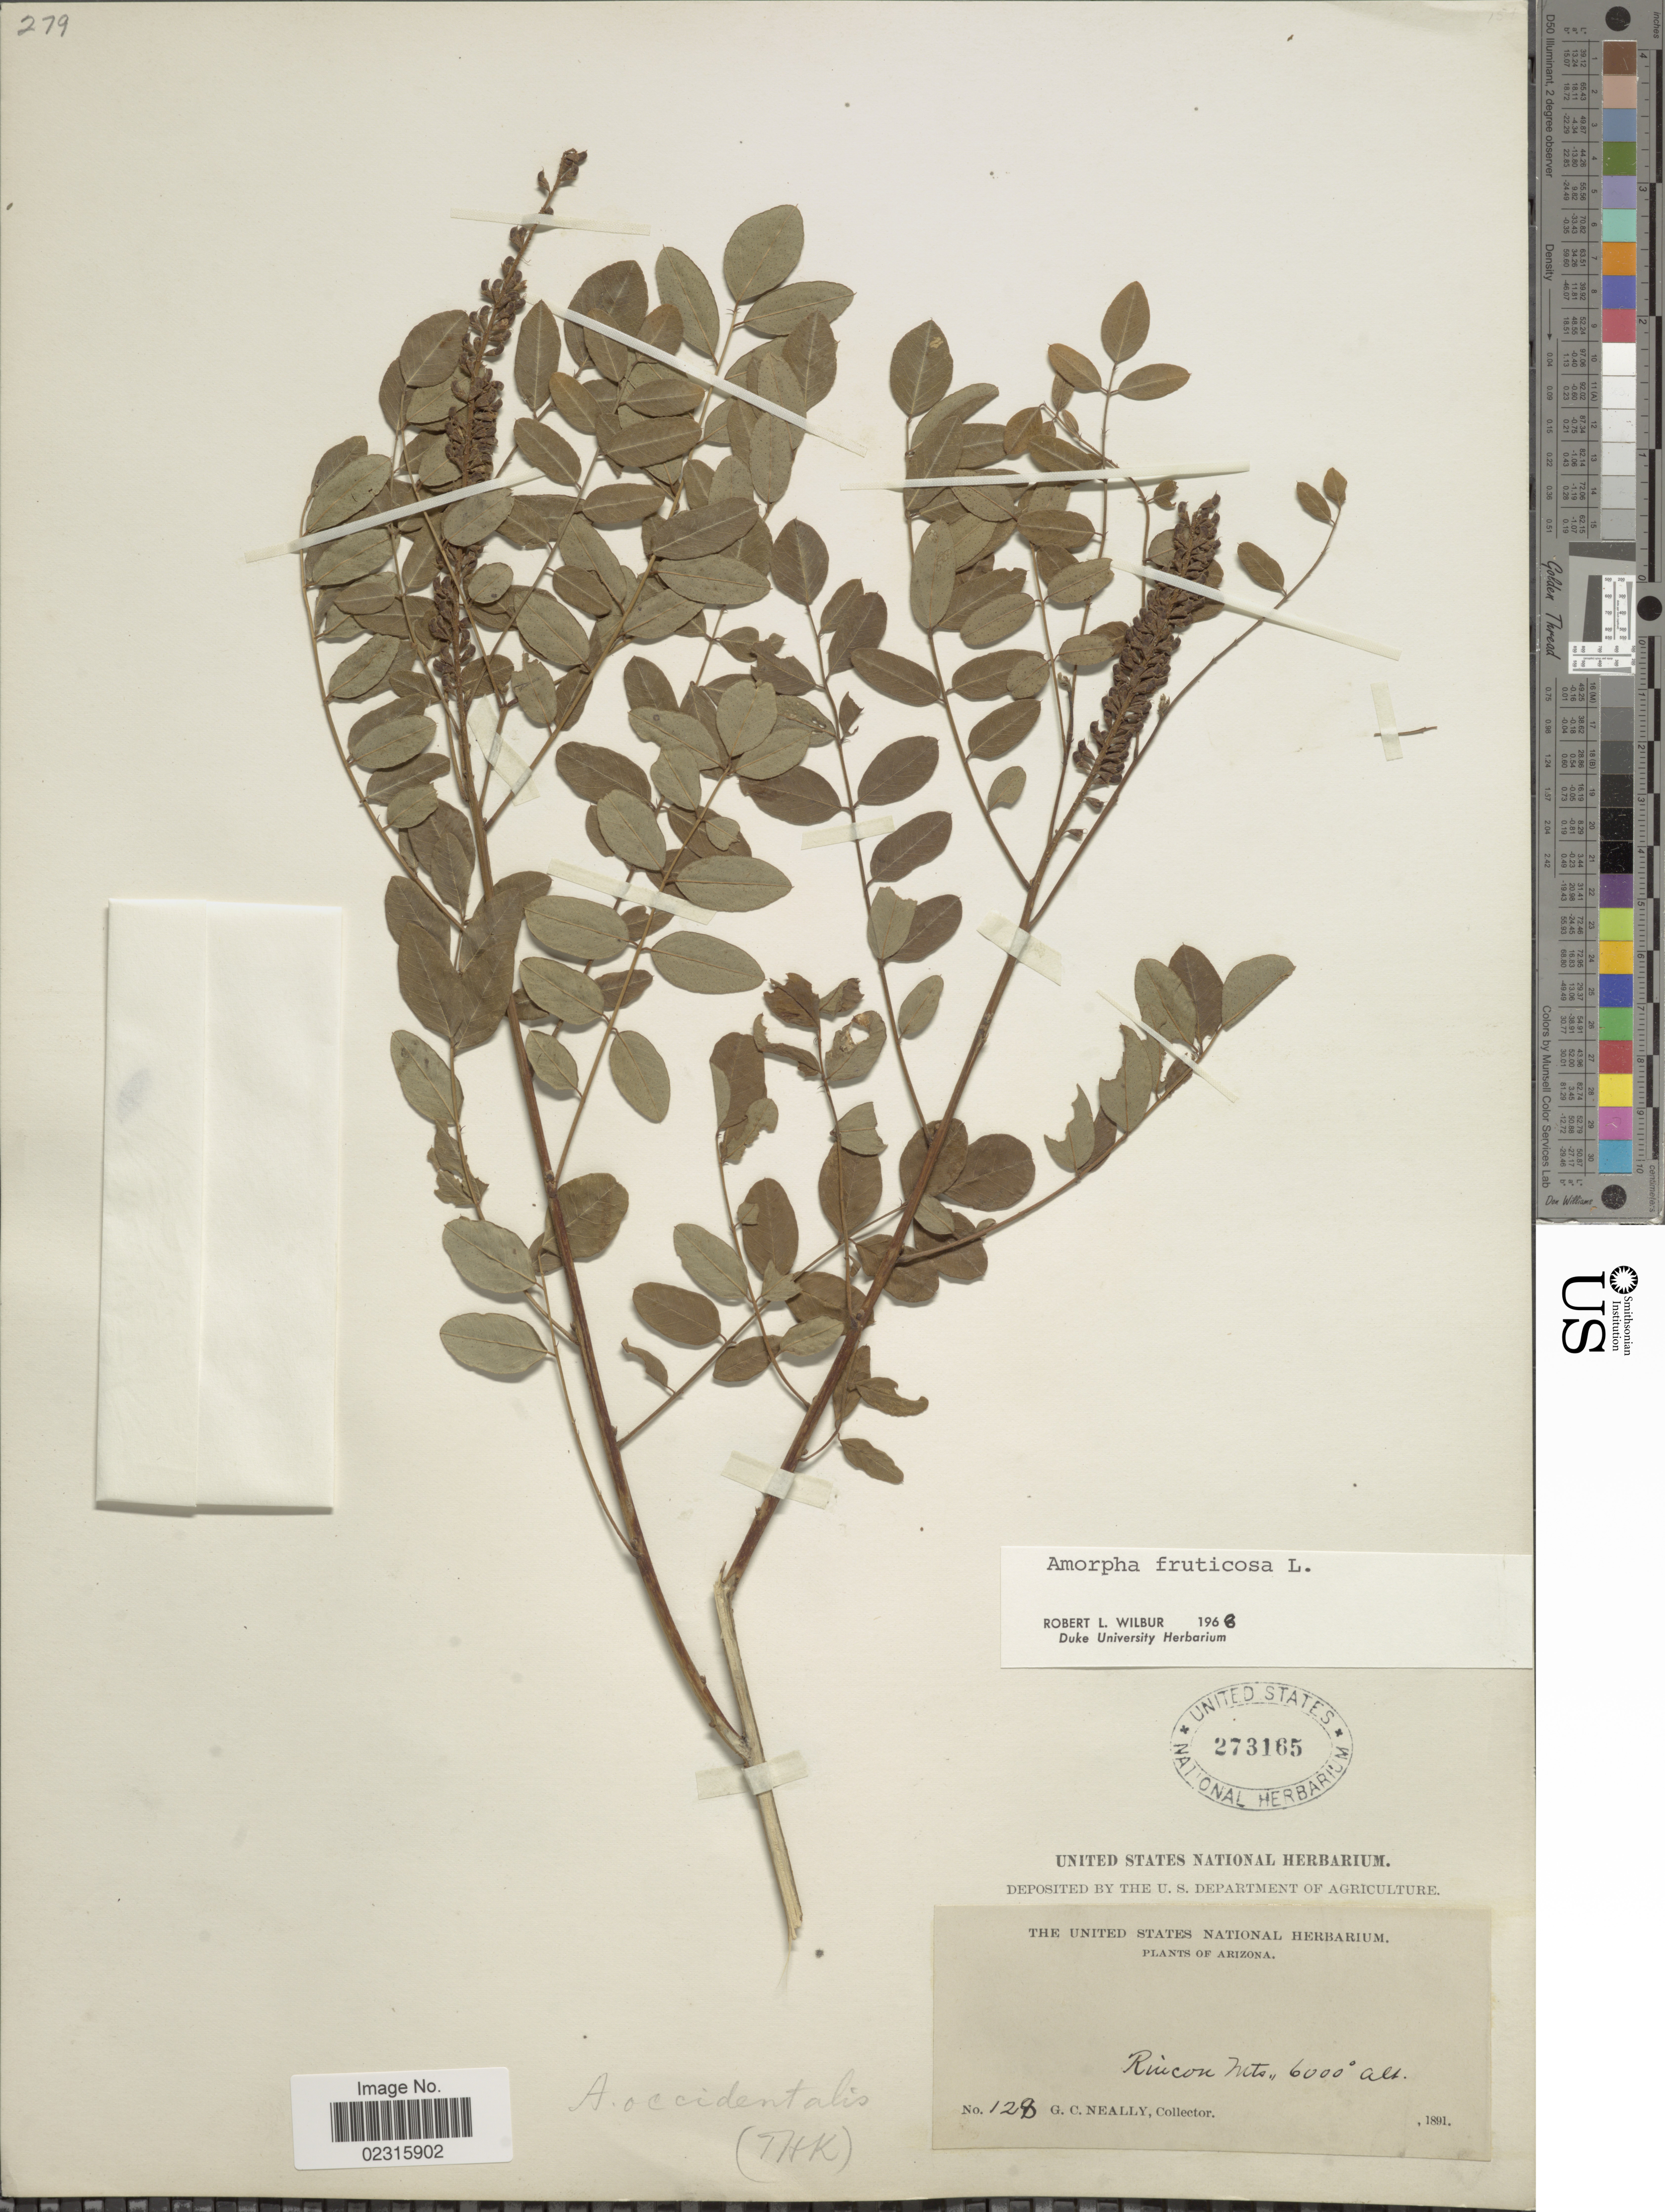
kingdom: Plantae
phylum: Tracheophyta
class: Magnoliopsida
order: Fabales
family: Fabaceae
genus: Amorpha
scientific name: Amorpha fruticosa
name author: L.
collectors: G. Neally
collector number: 128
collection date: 1891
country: United States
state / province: Arizona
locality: Rincon Mts.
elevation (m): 1829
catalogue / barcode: US 273165